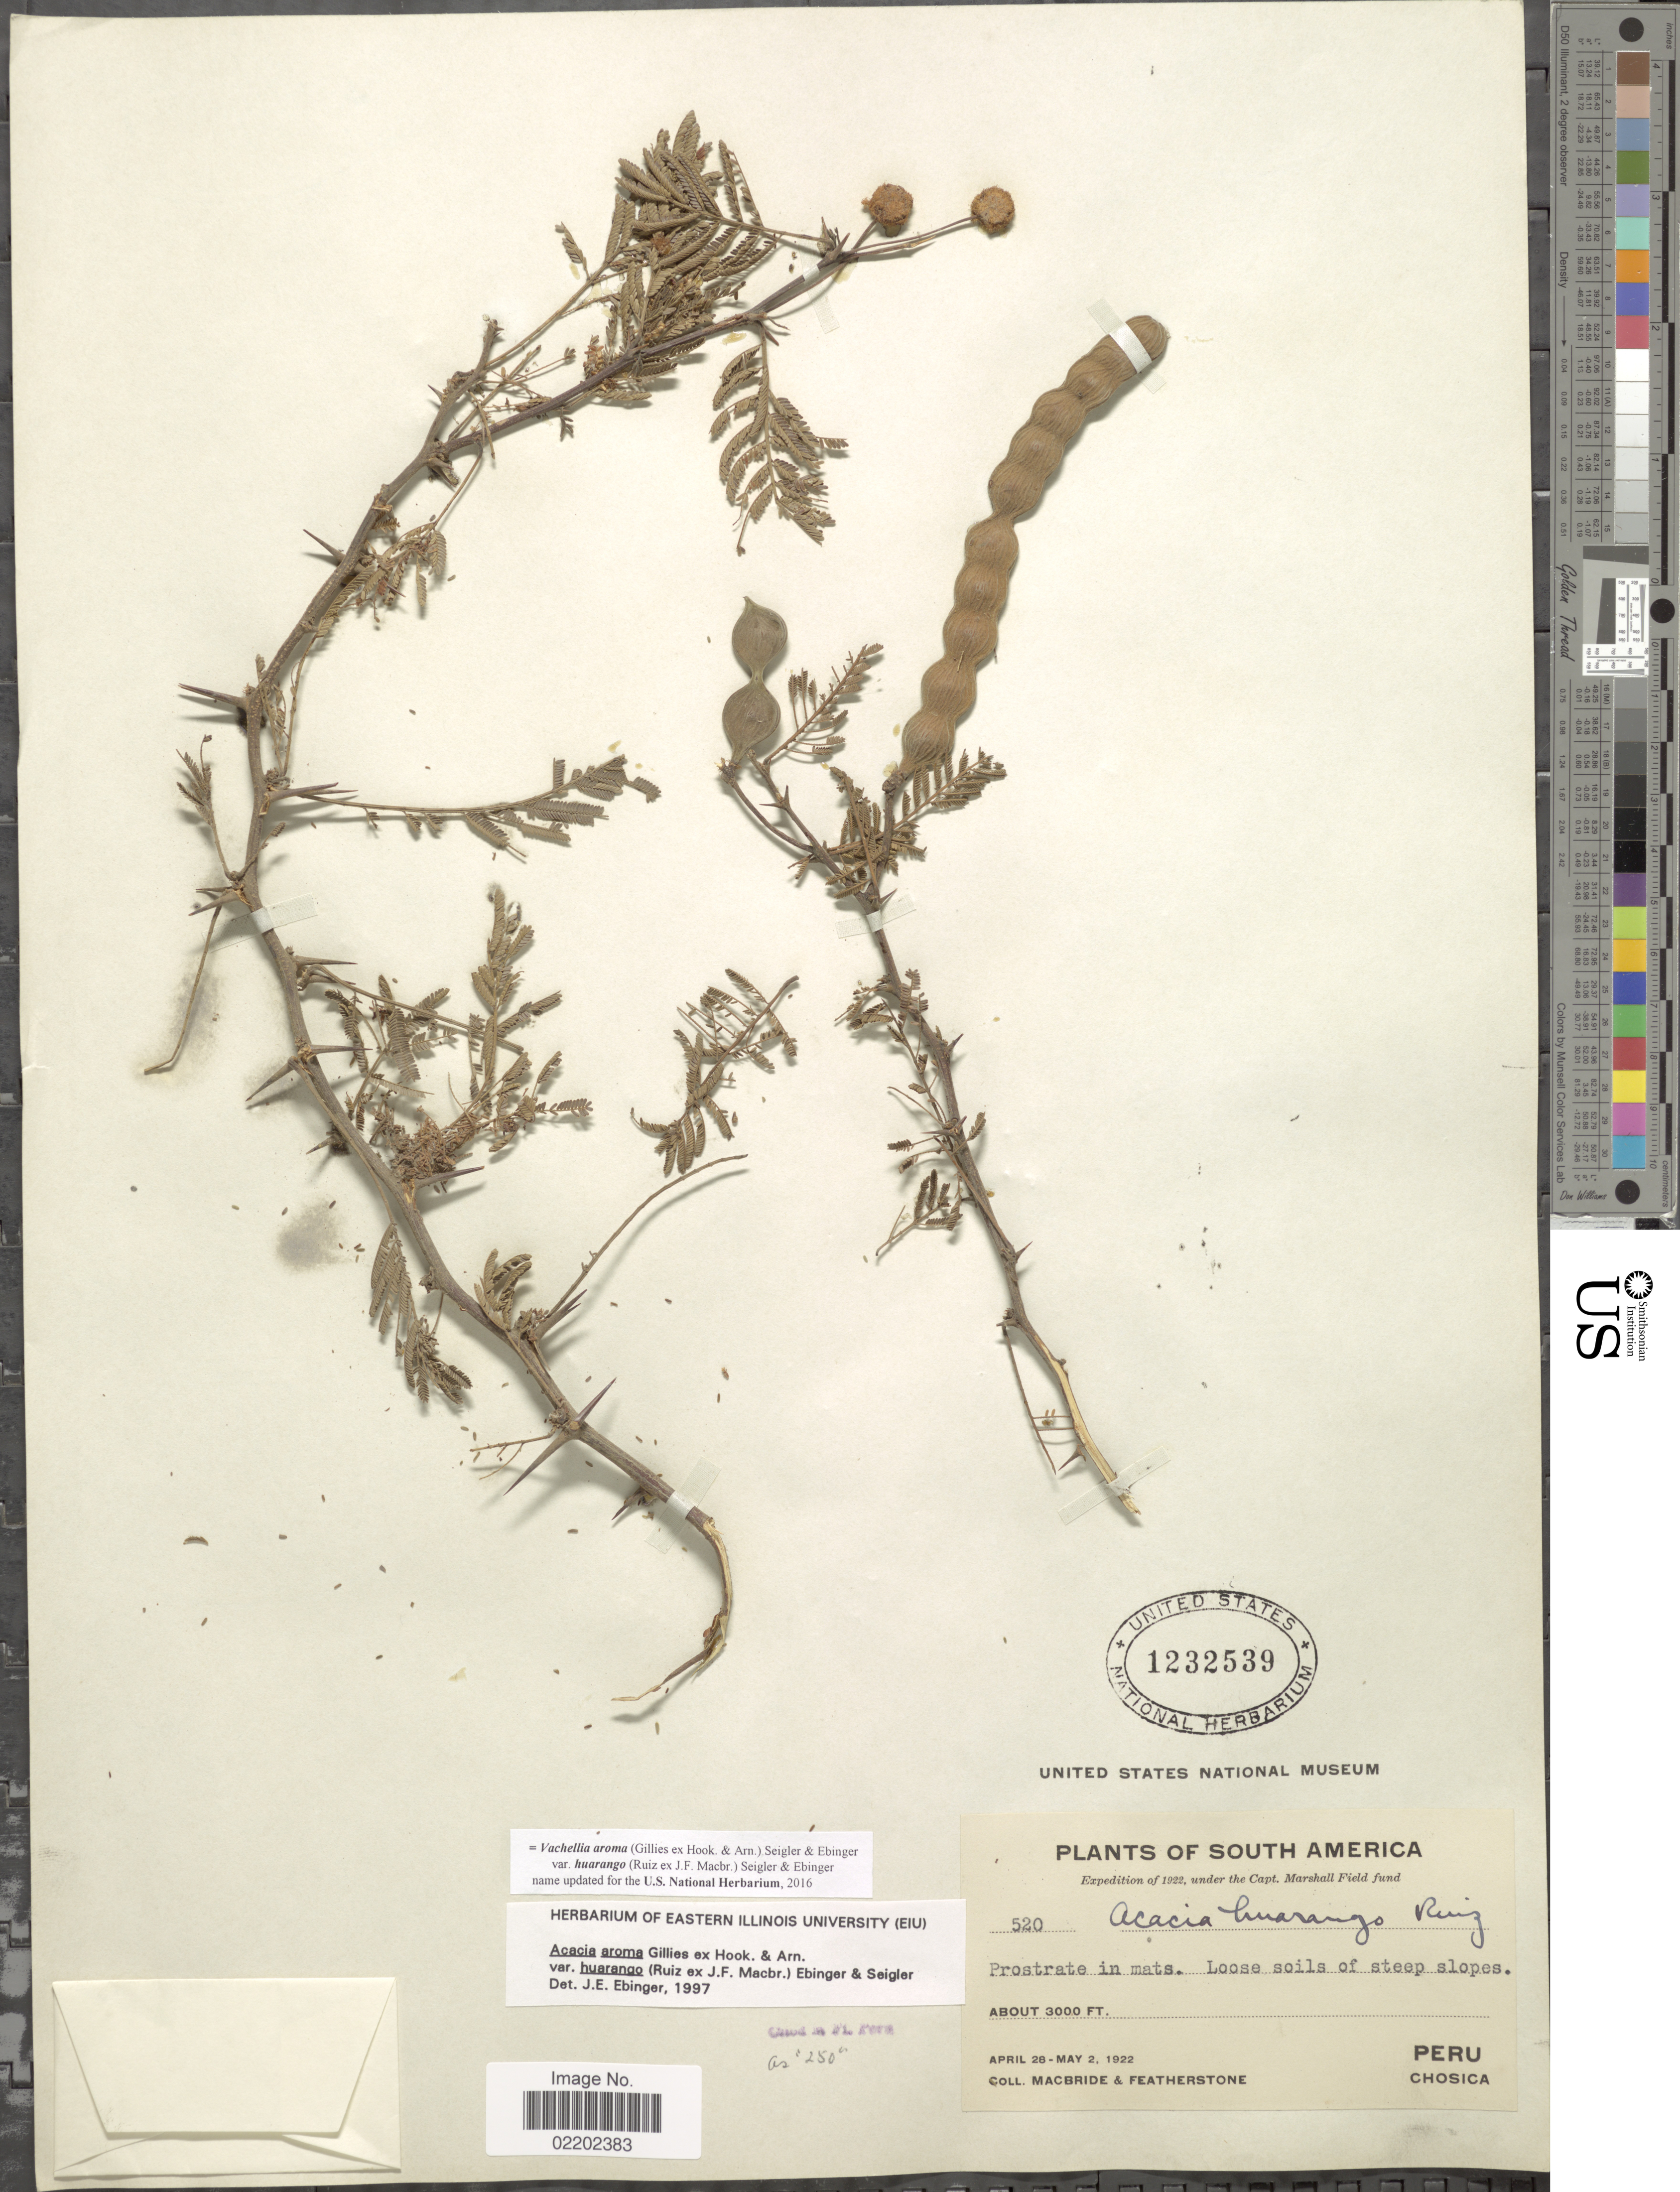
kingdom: Plantae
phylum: Tracheophyta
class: Magnoliopsida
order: Fabales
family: Fabaceae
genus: Vachellia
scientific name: Vachellia aroma var. huarango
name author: (Ruiz ex J.F. Macbr.) Seigler & Ebinger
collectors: Macbride, -- & -. Featherstone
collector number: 520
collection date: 1922-04-28/1922-05-02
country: Peru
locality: Prostate in mats. Loose soils of slopes, Chosica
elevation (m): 914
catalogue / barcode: US 1232539